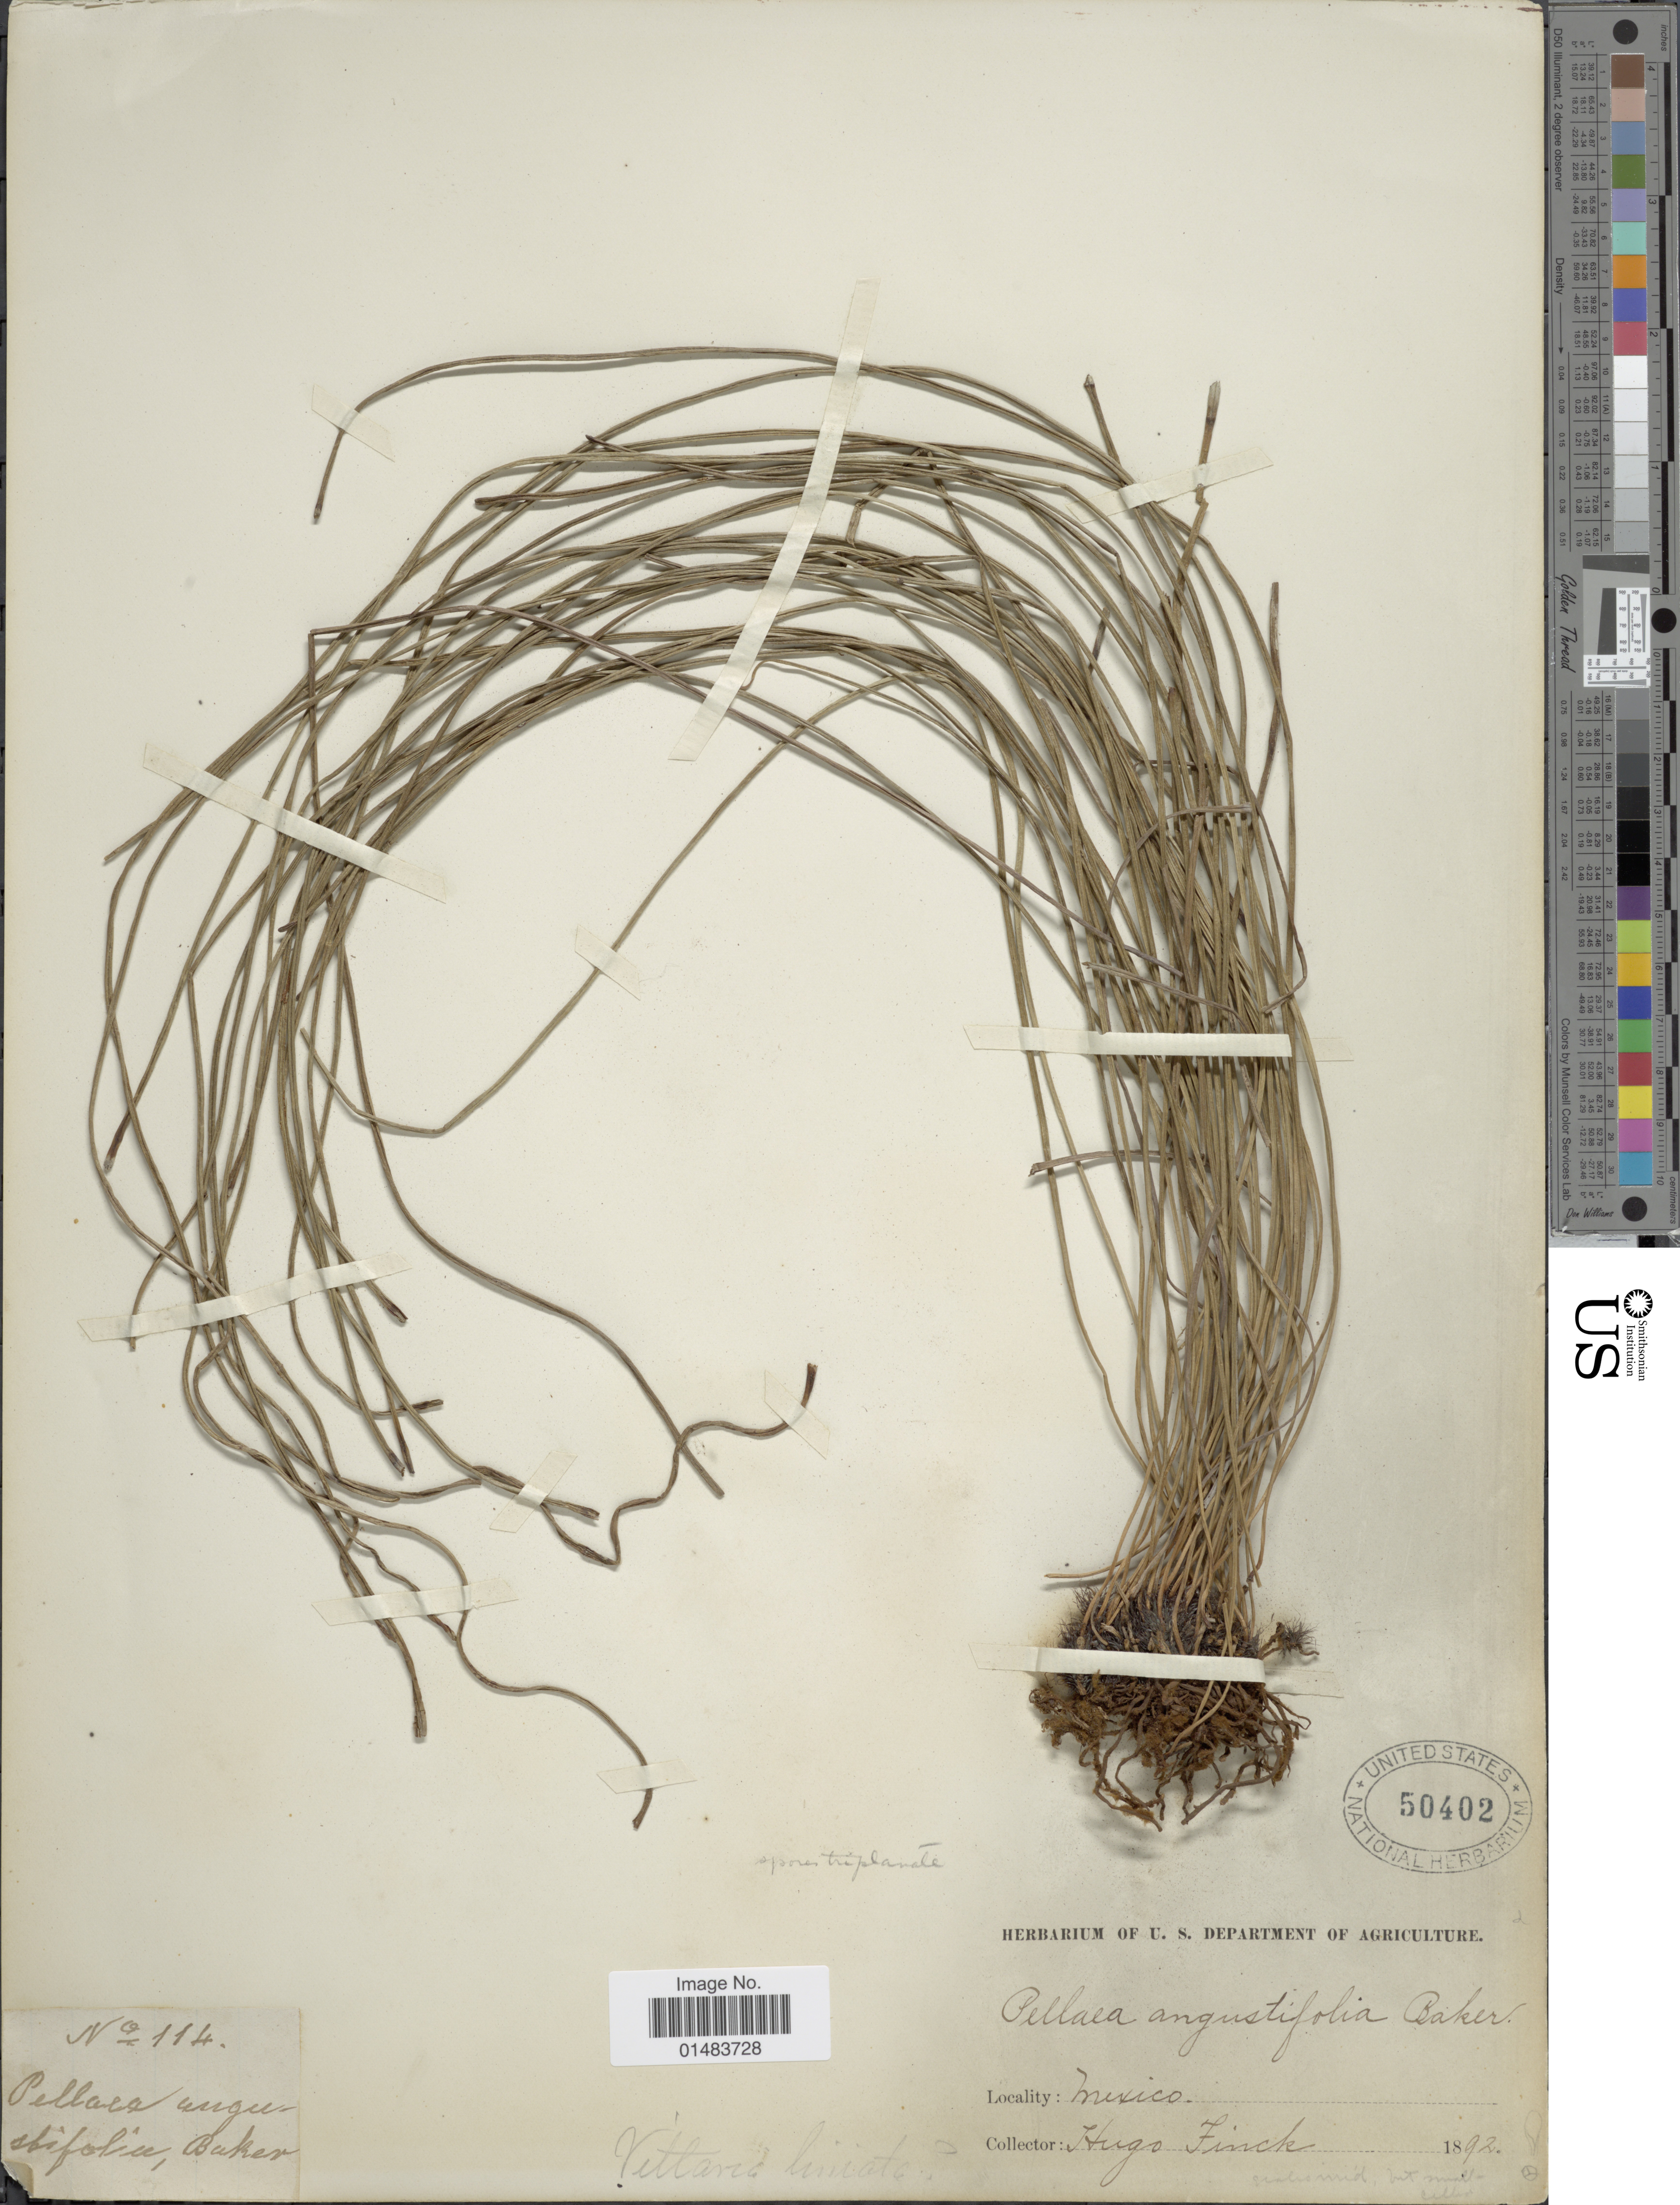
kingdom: Plantae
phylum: Tracheophyta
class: Polypodiopsida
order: Polypodiales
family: Pteridaceae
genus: Vittaria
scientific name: Vittaria lineata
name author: (L.) Sm.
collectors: H. Finck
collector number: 114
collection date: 1892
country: Mexico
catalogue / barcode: US 50402